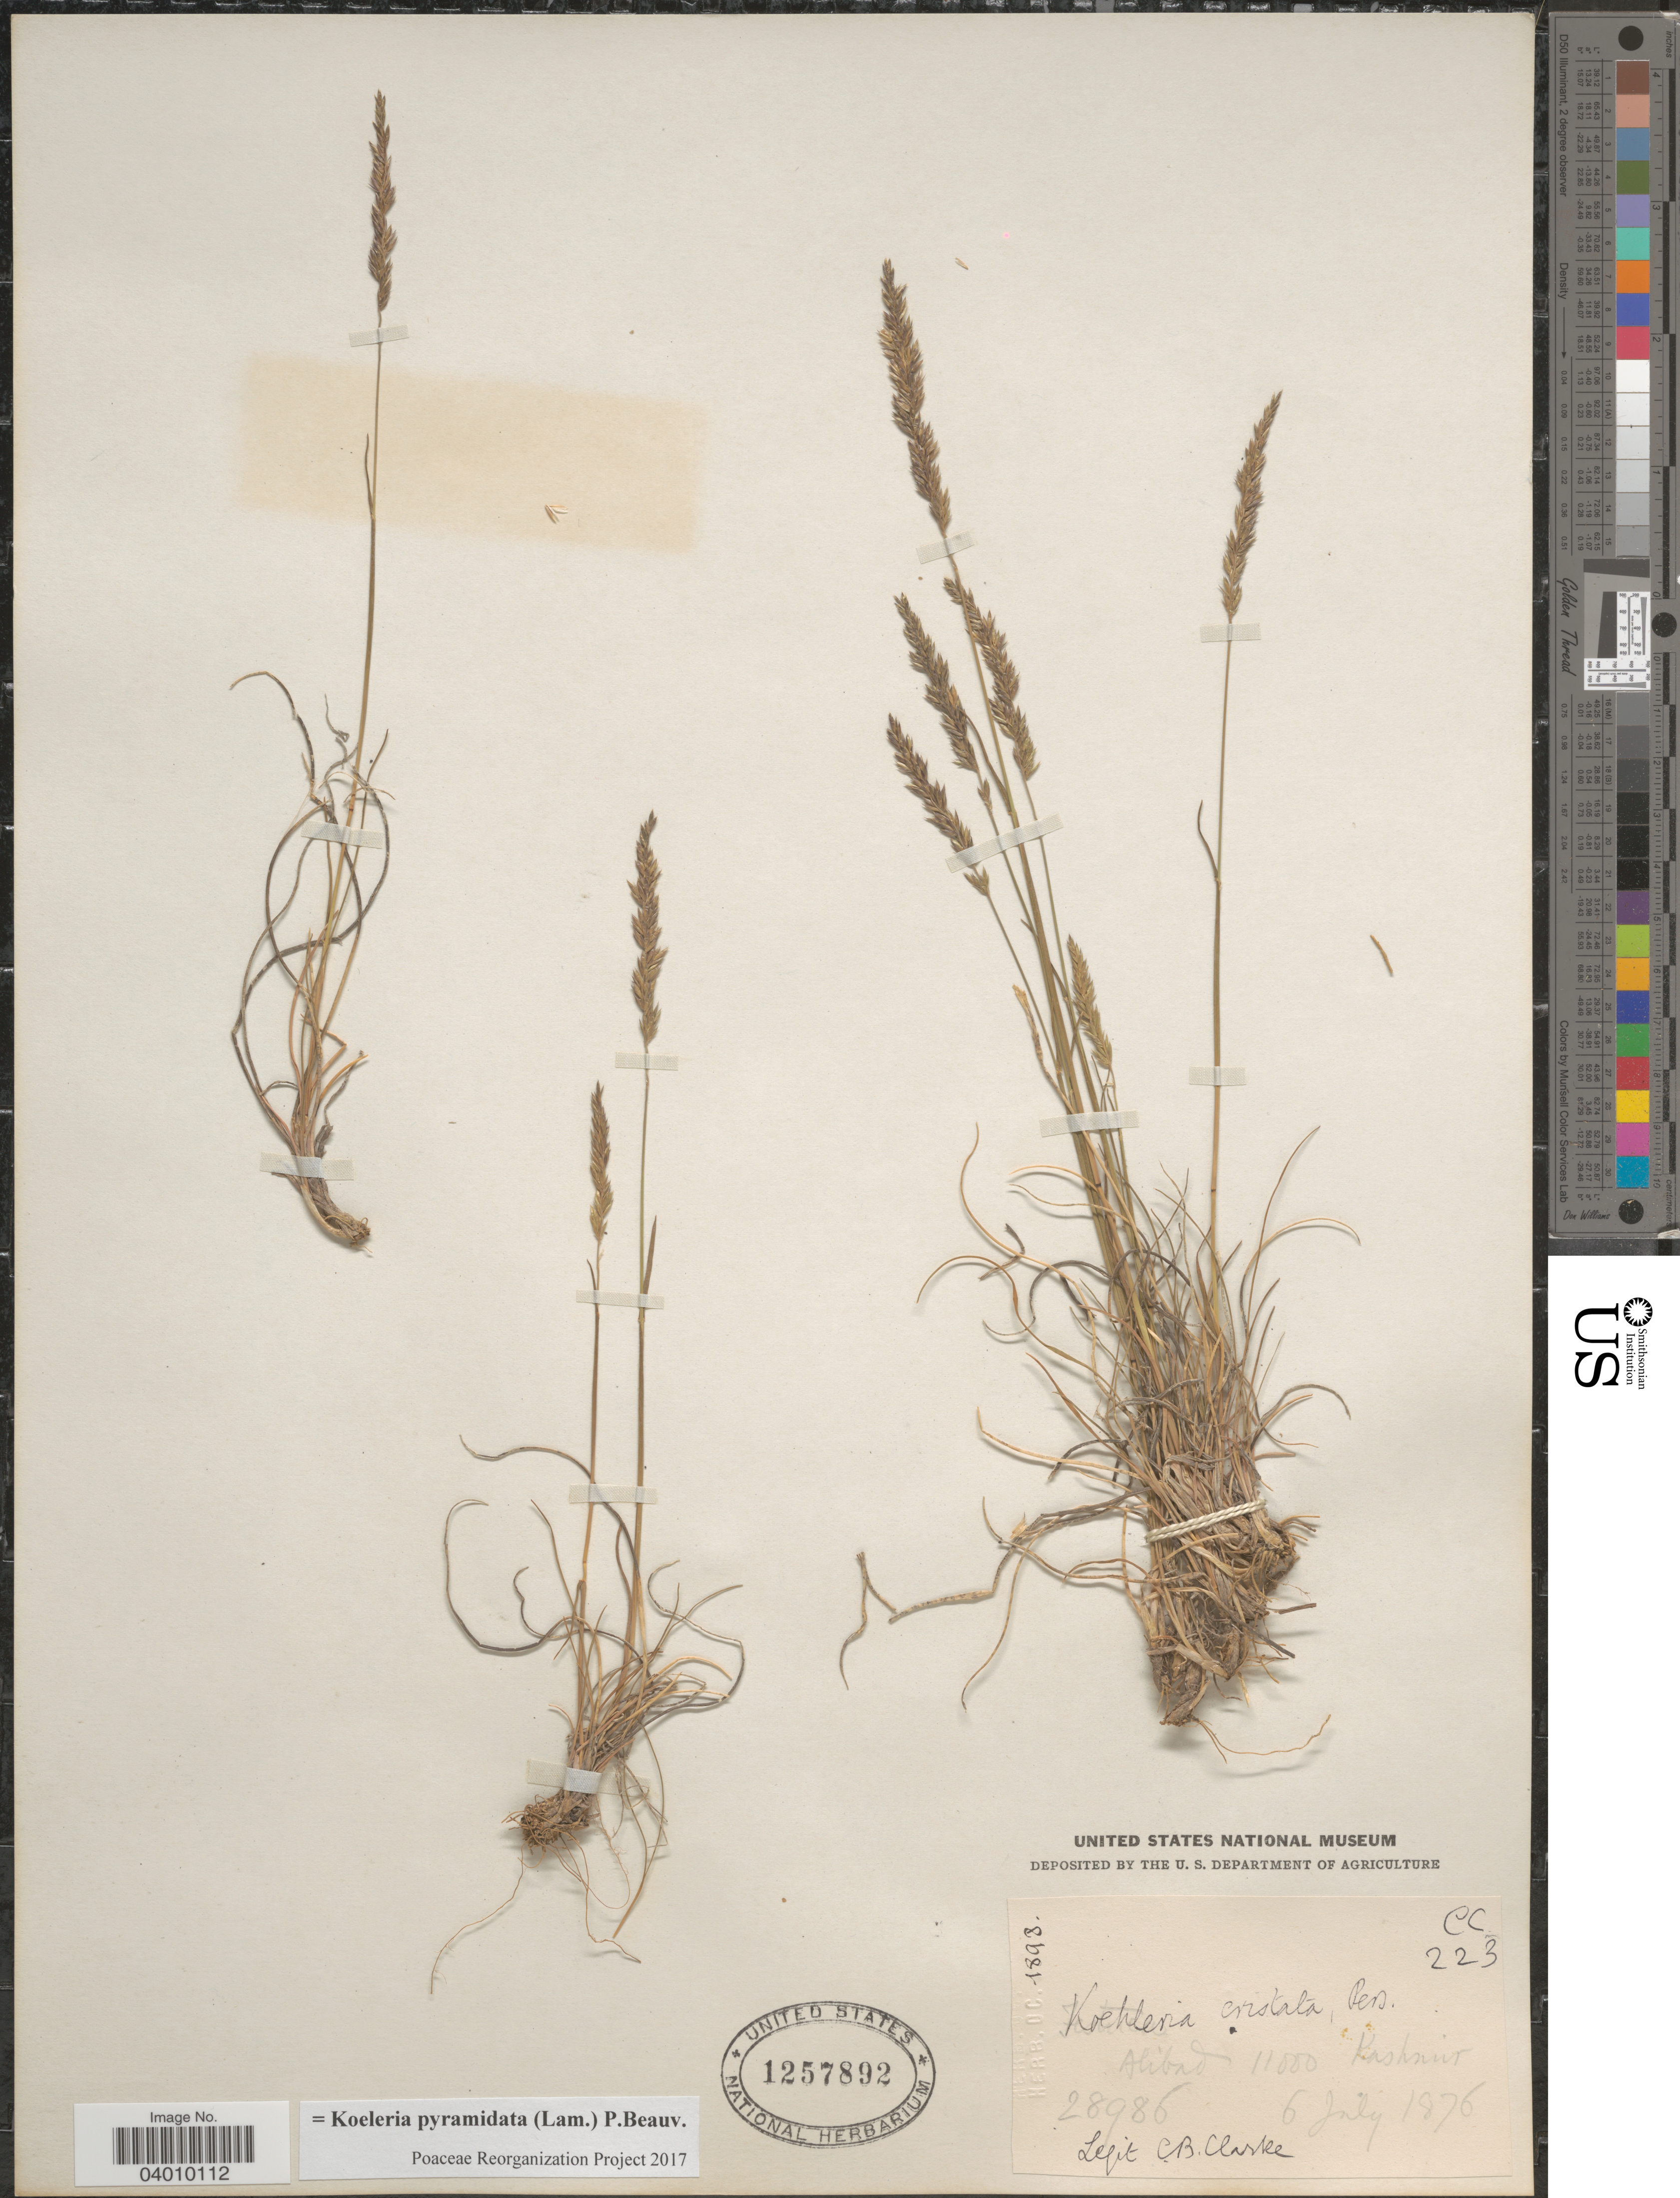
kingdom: Plantae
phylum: Tracheophyta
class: Liliopsida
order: Poales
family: Poaceae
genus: Koeleria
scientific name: Koeleria pyramidata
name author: (Lam.) P. Beauv.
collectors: C. B. Clarke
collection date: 1876-07-06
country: India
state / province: Jammu and Kashmir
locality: Alibad. Kashmir.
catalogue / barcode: US 1257892